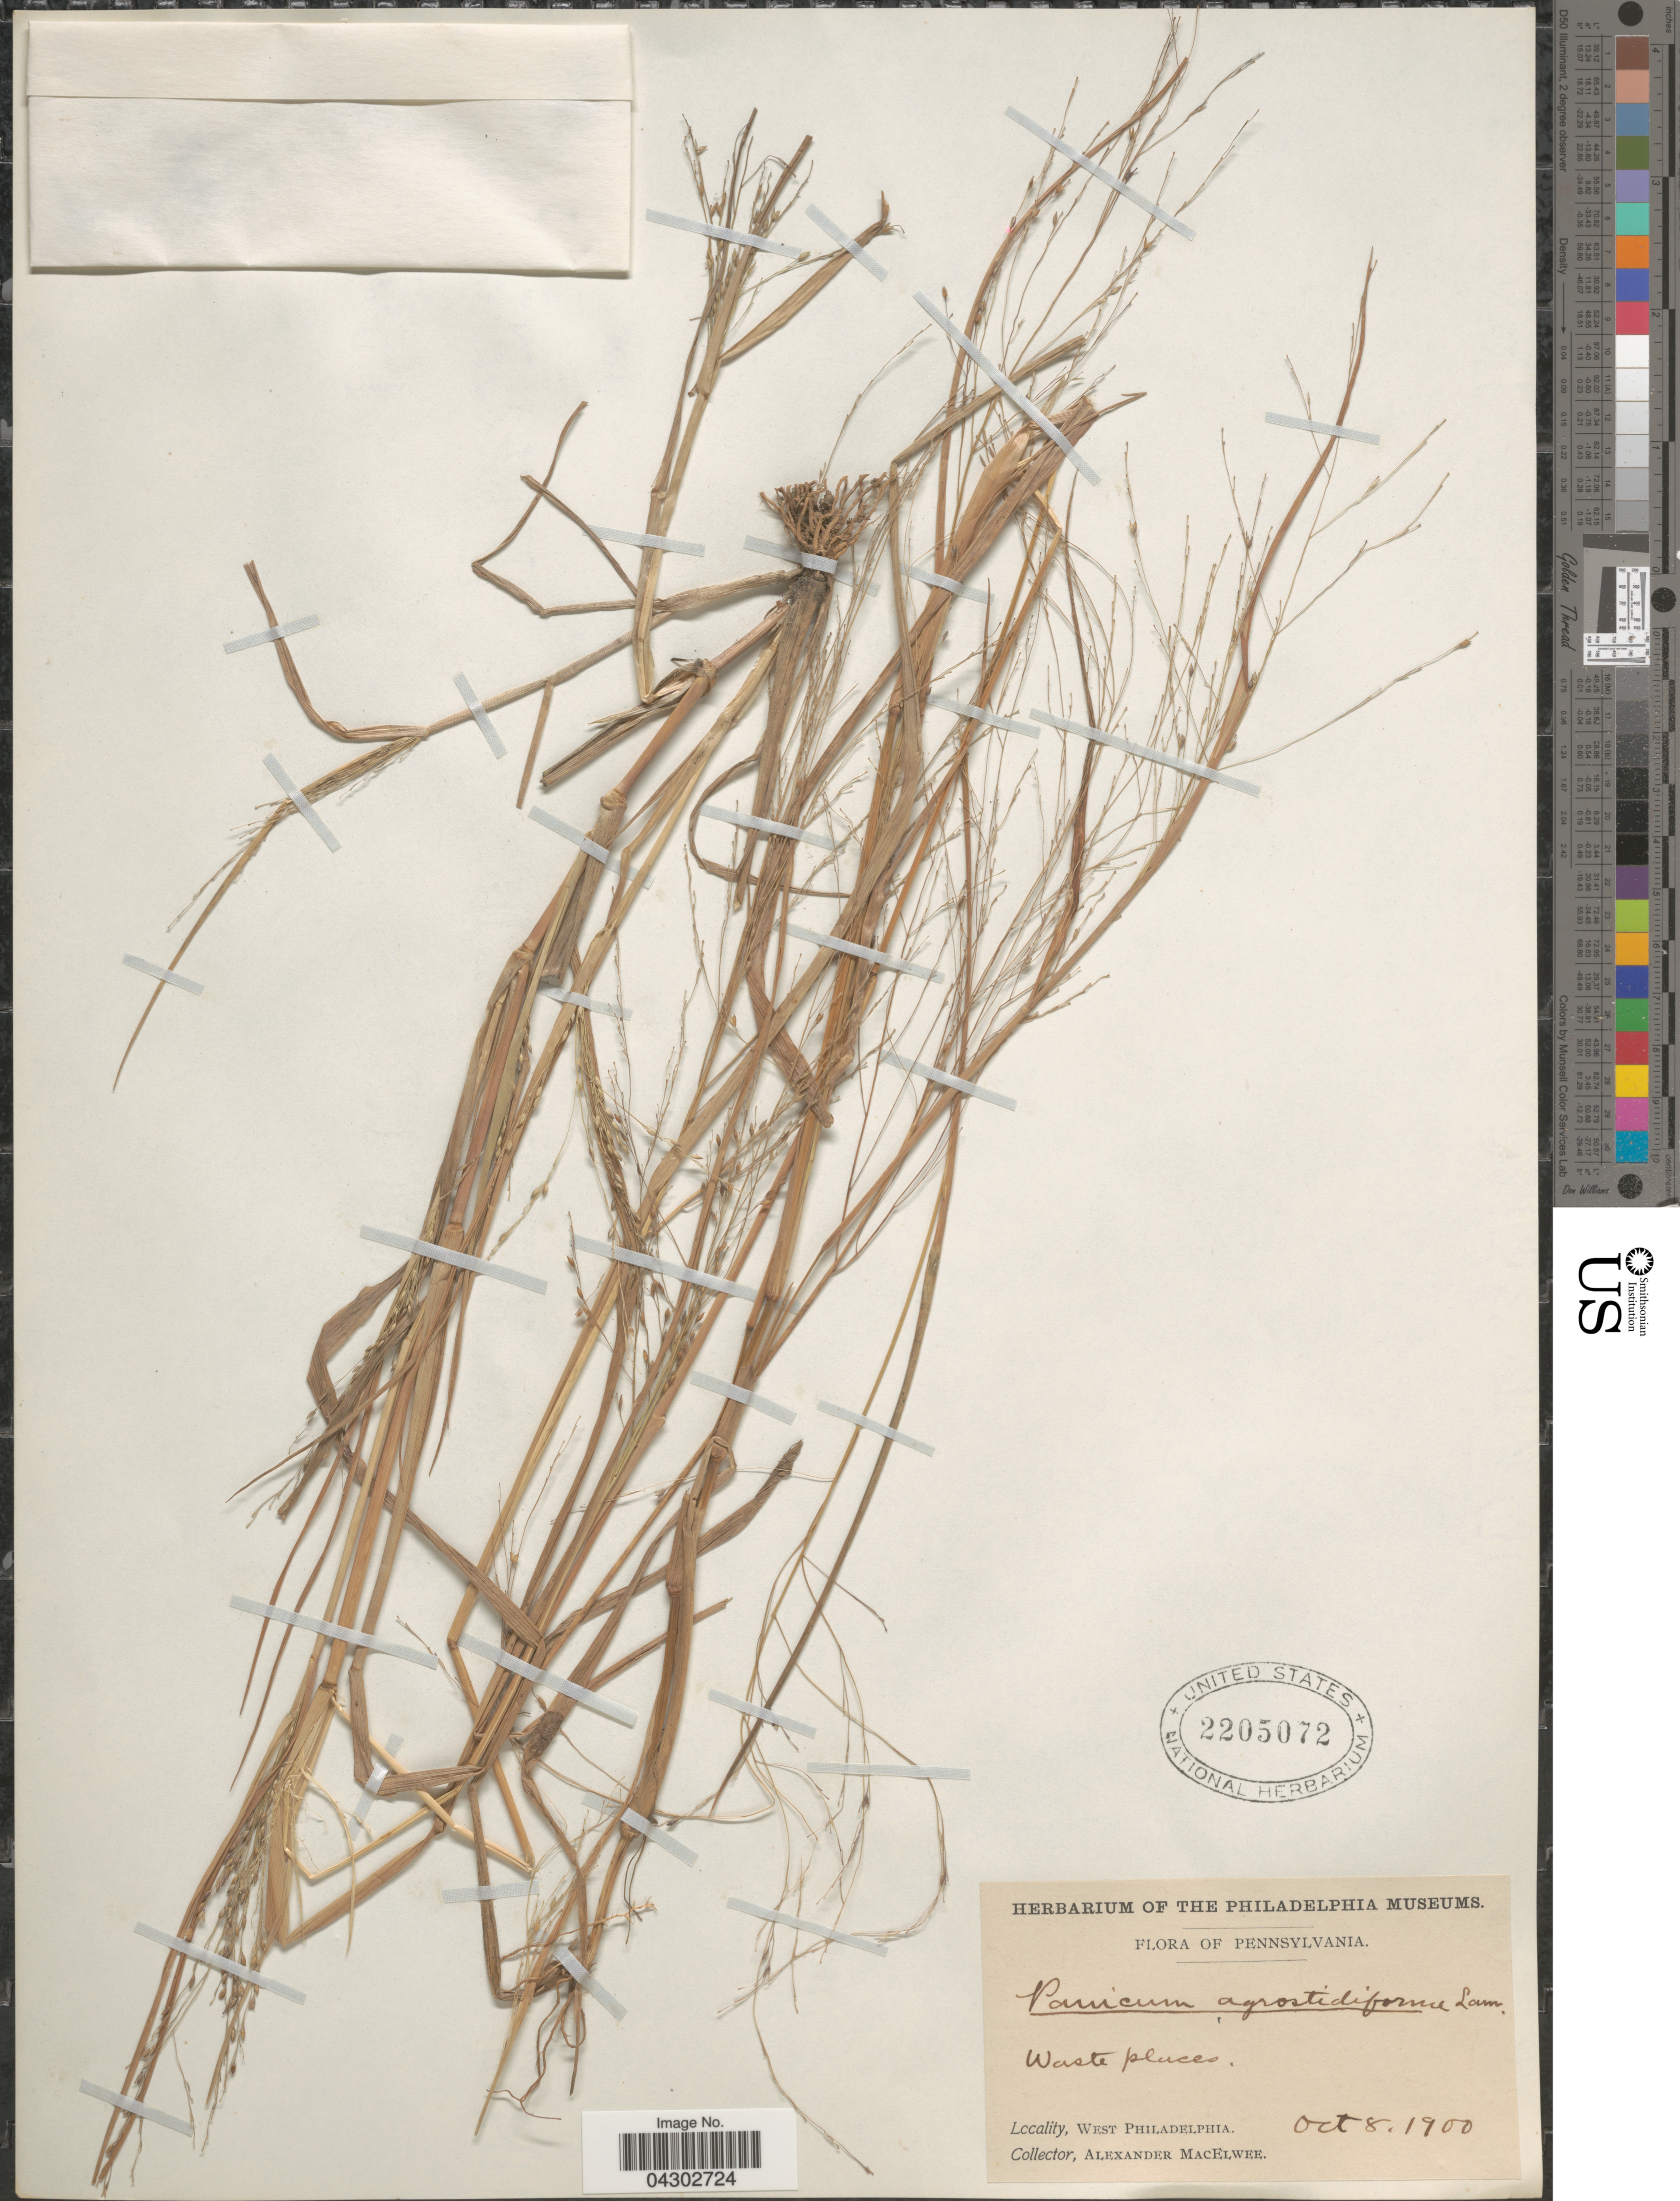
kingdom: Plantae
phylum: Tracheophyta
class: Liliopsida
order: Poales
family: Poaceae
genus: Panicum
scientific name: Panicum sp.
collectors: A. MacElwee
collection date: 1900-10-08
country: United States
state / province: Pennsylvania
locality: Waste places. West Philadelphia.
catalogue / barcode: US 2205072